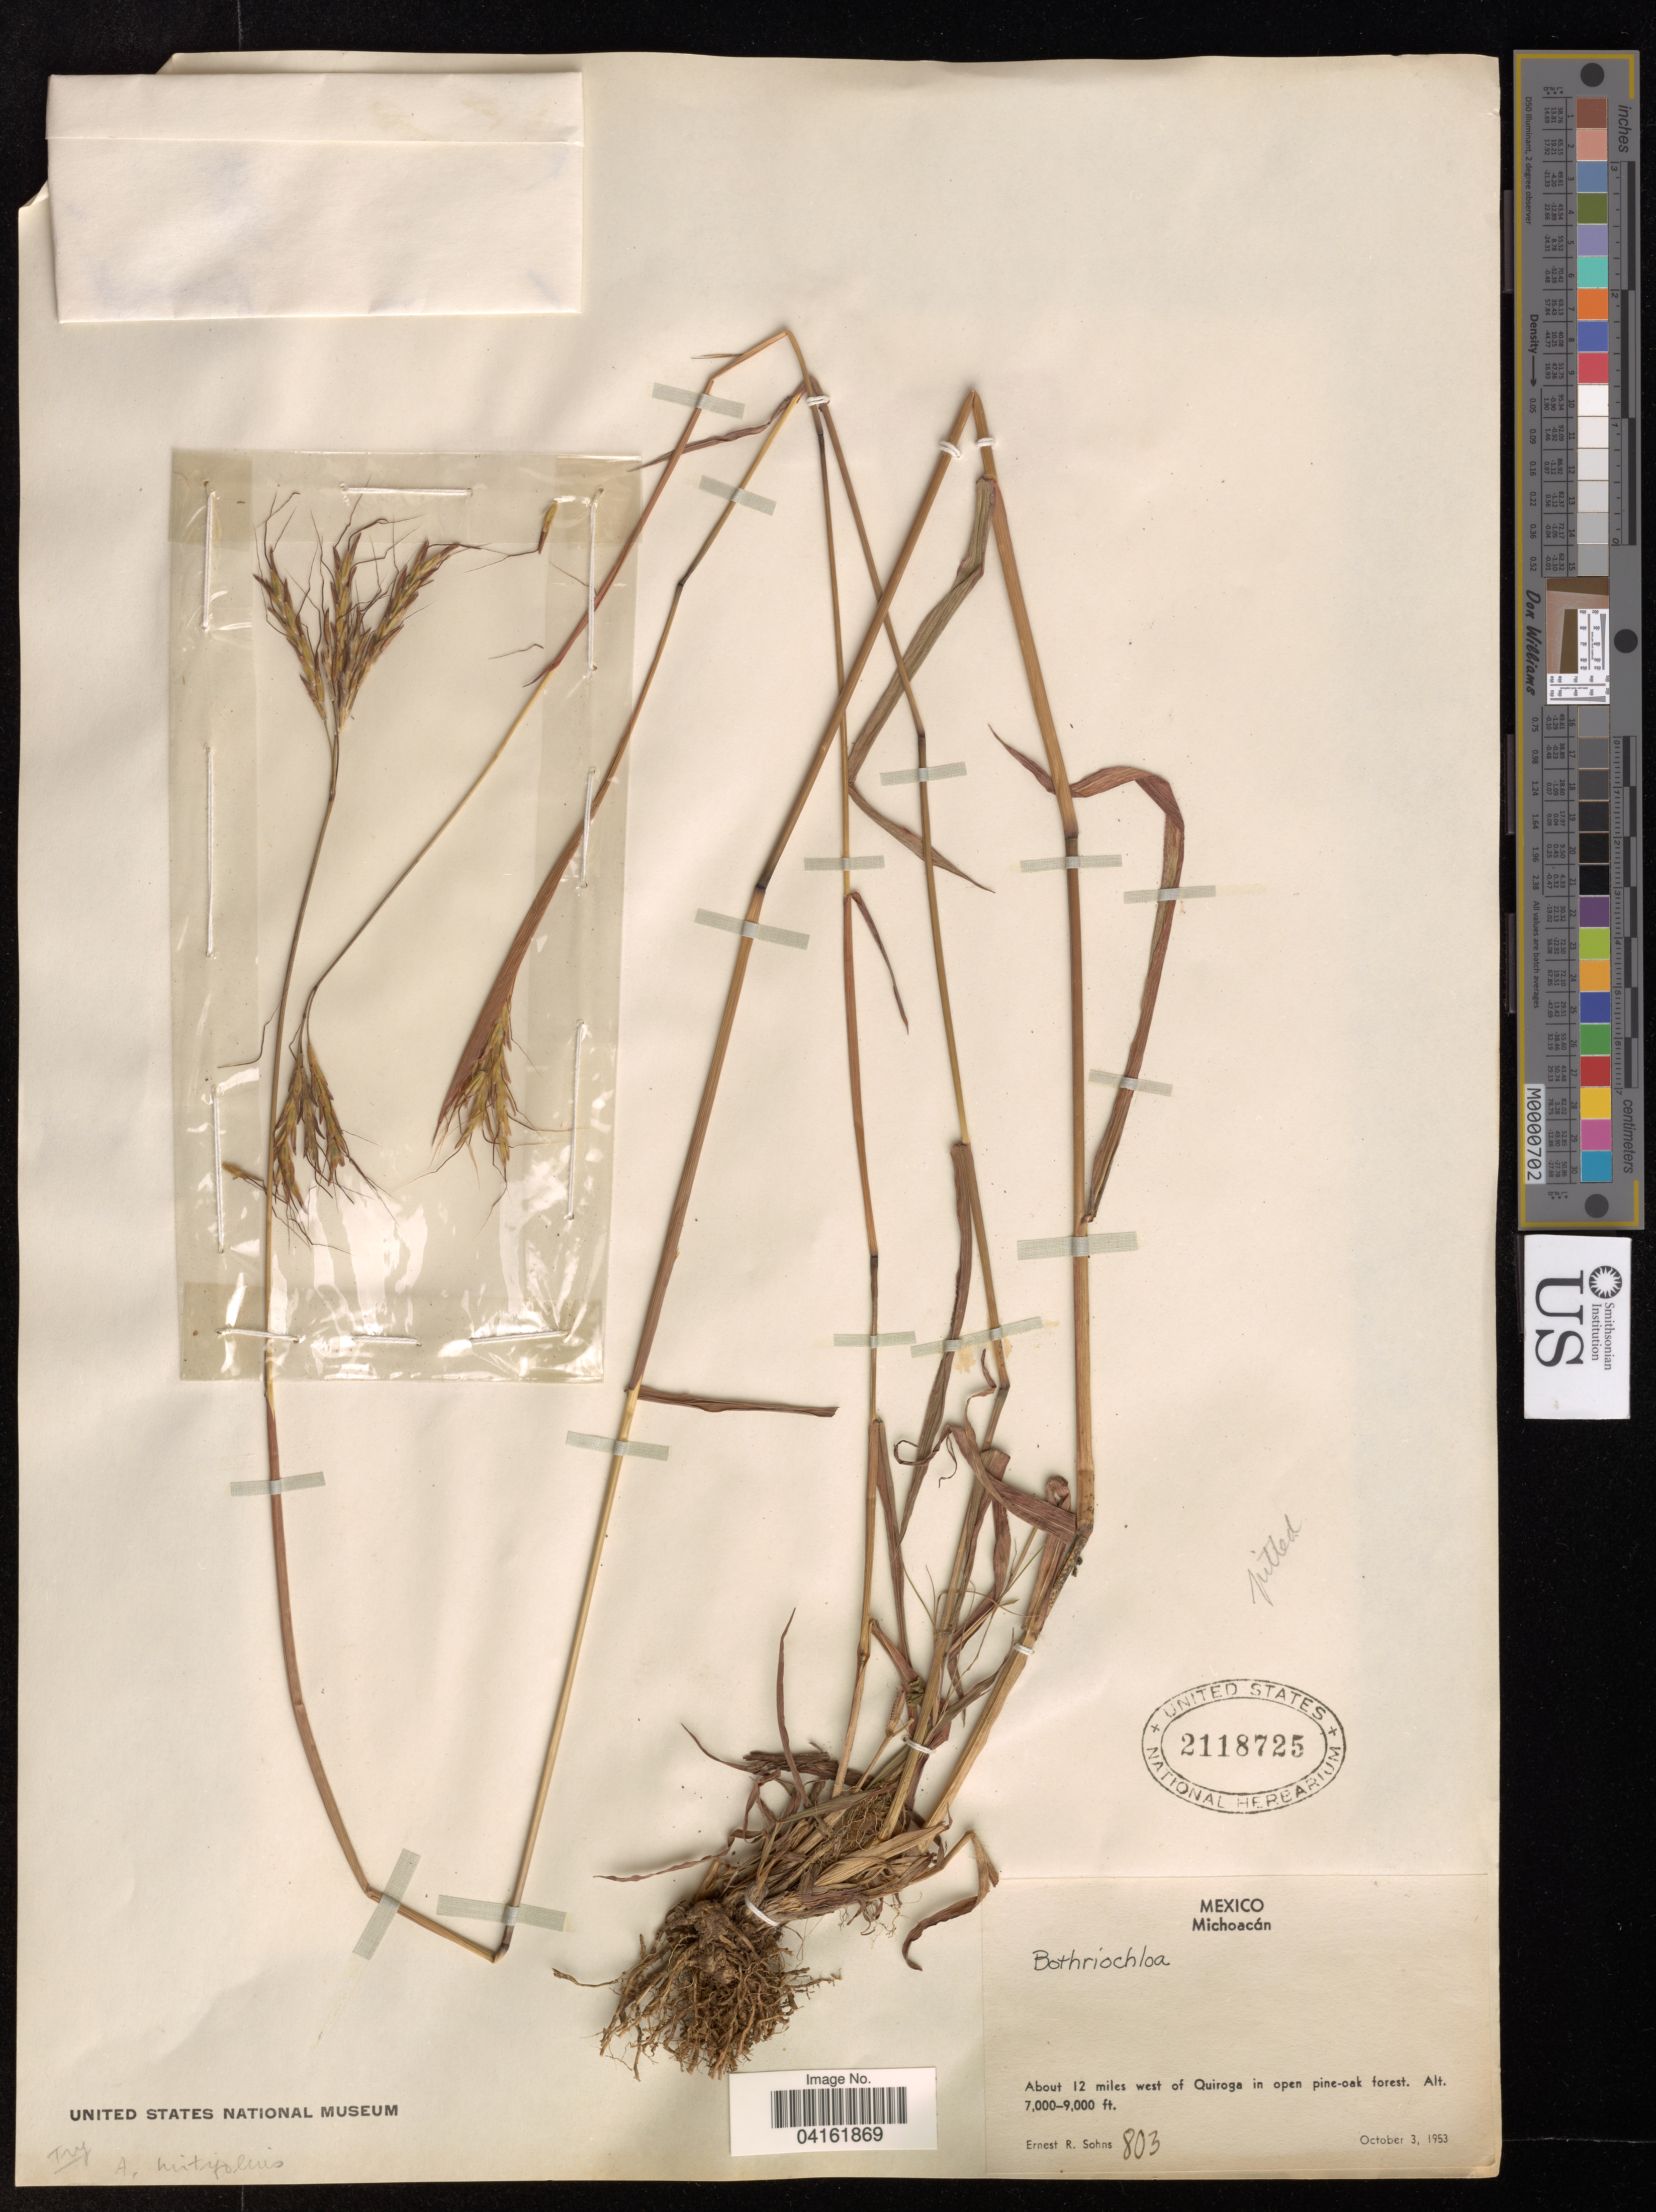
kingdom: Plantae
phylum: Tracheophyta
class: Liliopsida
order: Poales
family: Poaceae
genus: Bothriochloa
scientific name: Bothriochloa sp.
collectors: E. R. Sohns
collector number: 803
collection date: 1953-10-03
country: Mexico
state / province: Michoacán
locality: About 12 miles west of Quiroga in open pine-oak forest.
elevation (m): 2134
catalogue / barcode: US 2118725